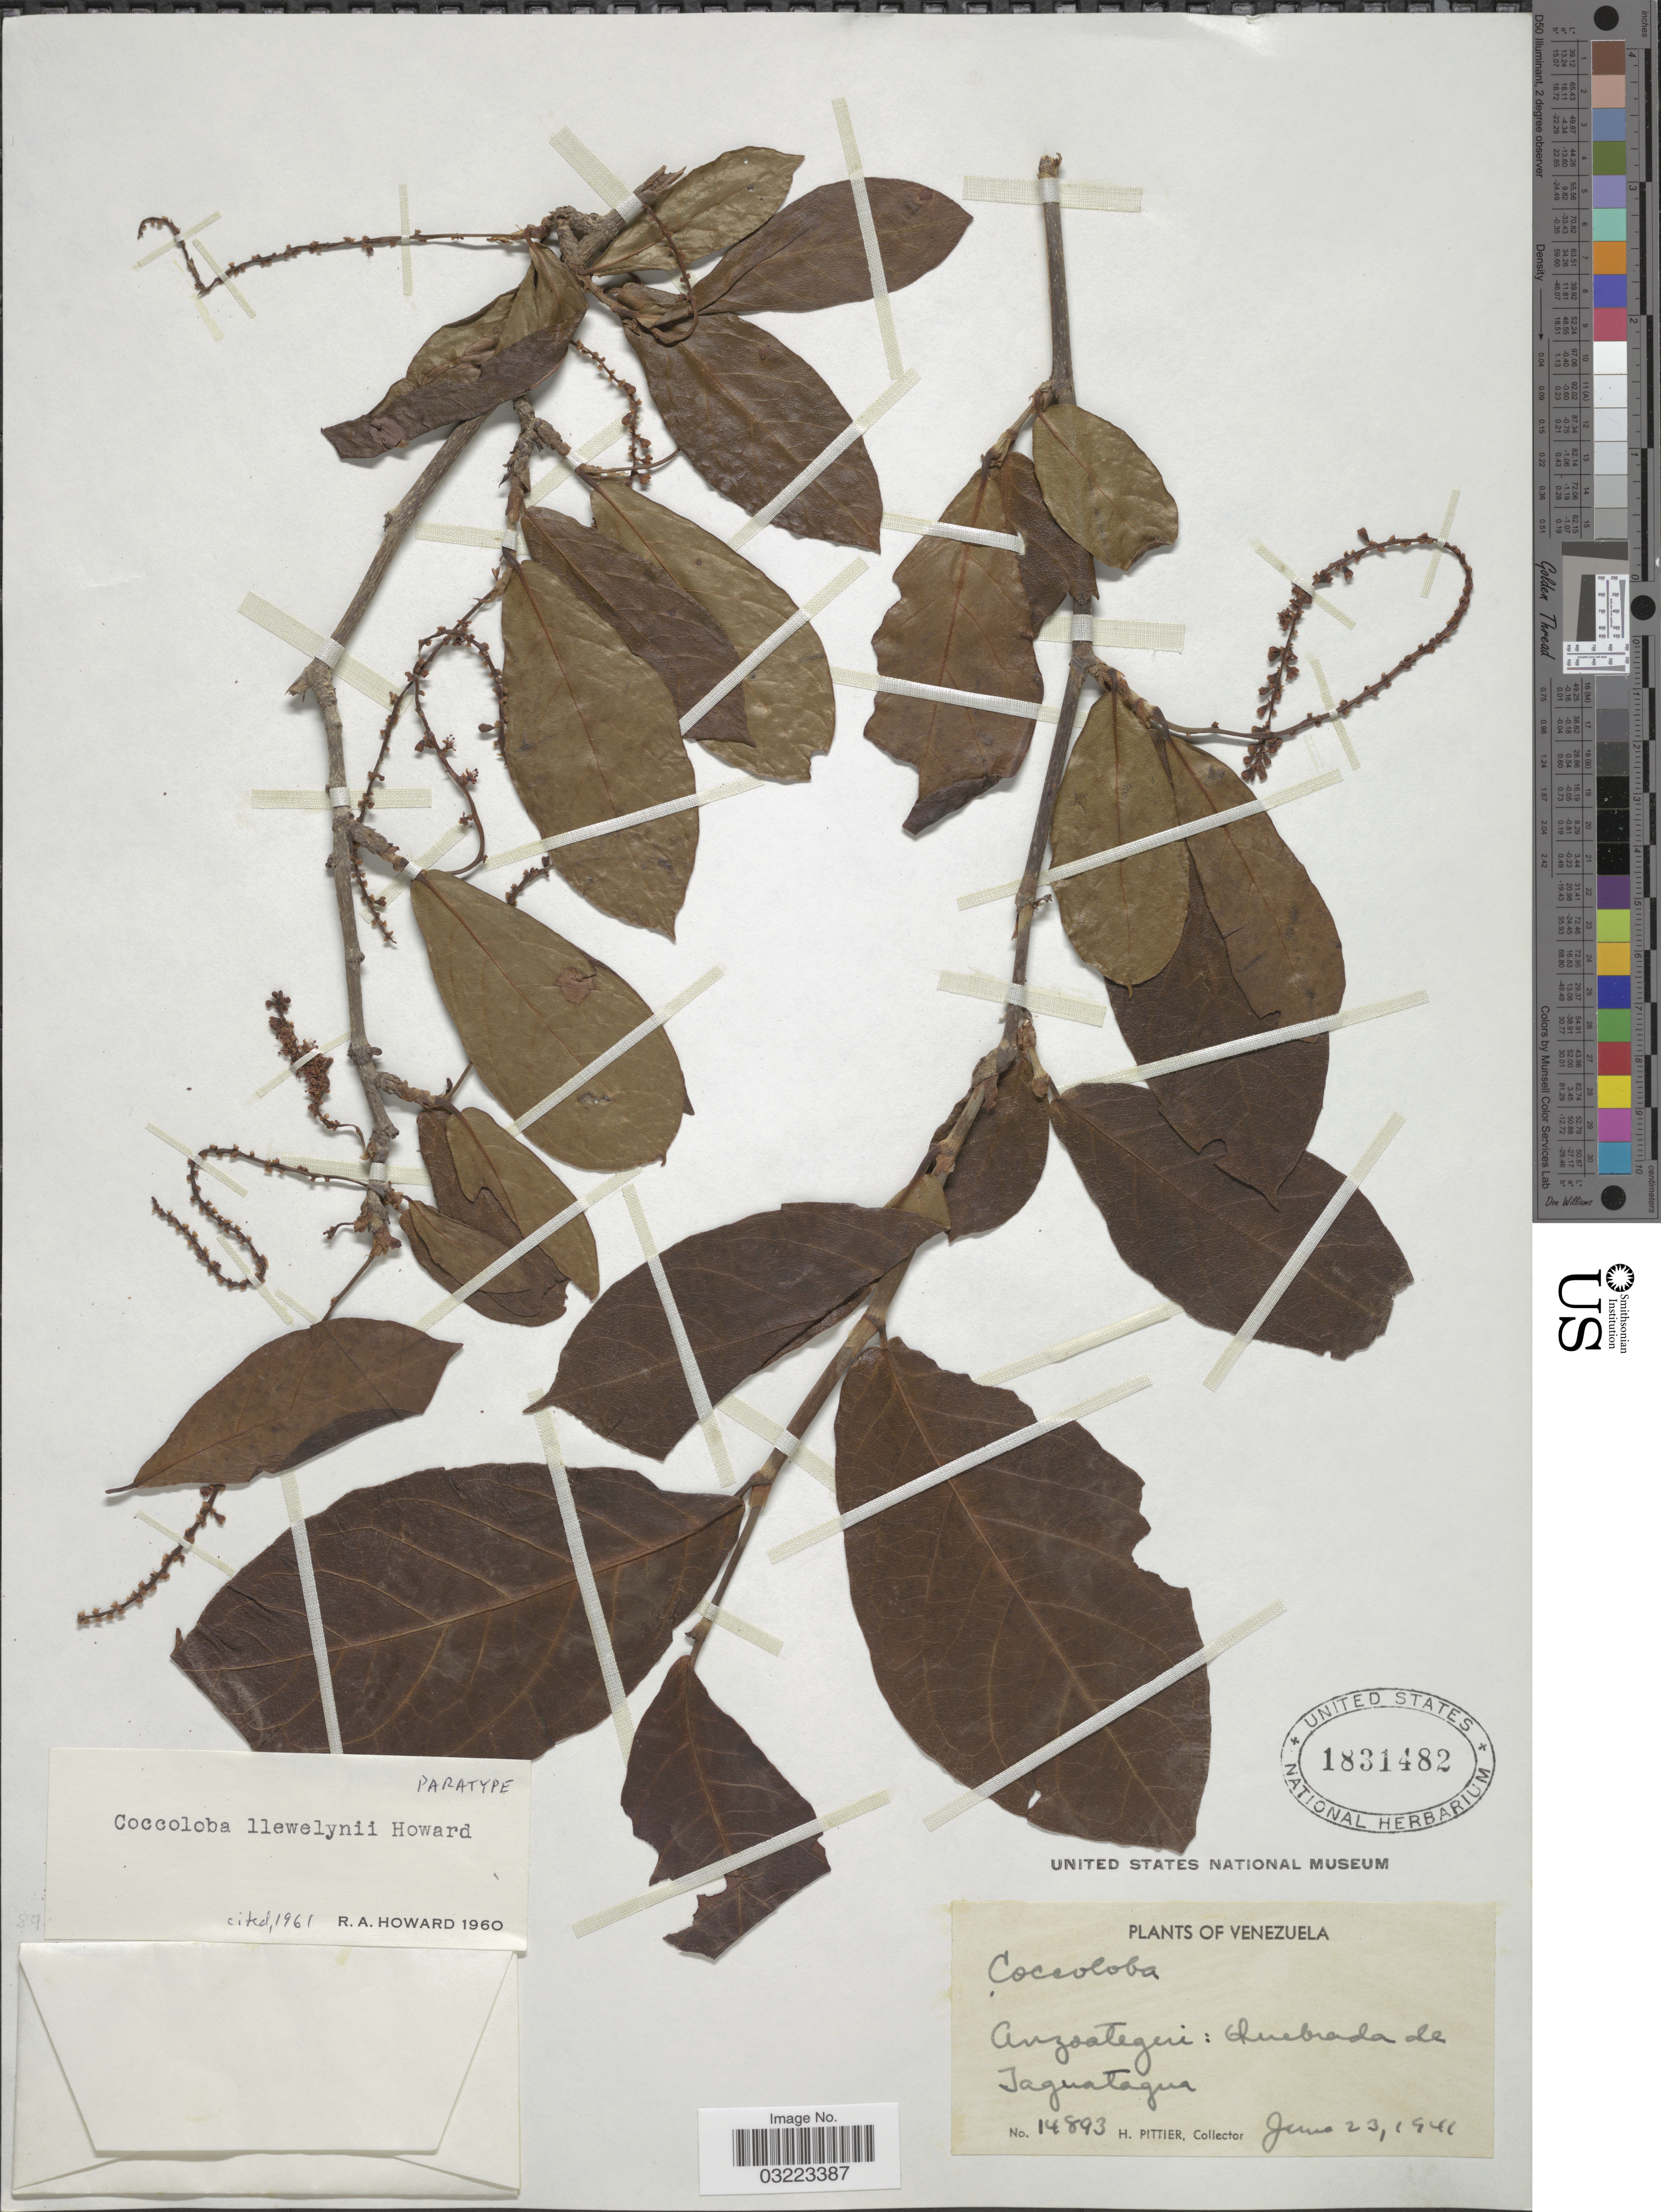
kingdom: Plantae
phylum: Tracheophyta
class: Magnoliopsida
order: Caryophyllales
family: Polygonaceae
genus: Coccoloba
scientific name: Coccoloba llewelynii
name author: R.A. Howard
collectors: H. F. Pittier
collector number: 14893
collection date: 1941-06-23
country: Venezuela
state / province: Anzoategui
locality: Quebrada de Taguatagua.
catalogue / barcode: US 1831482